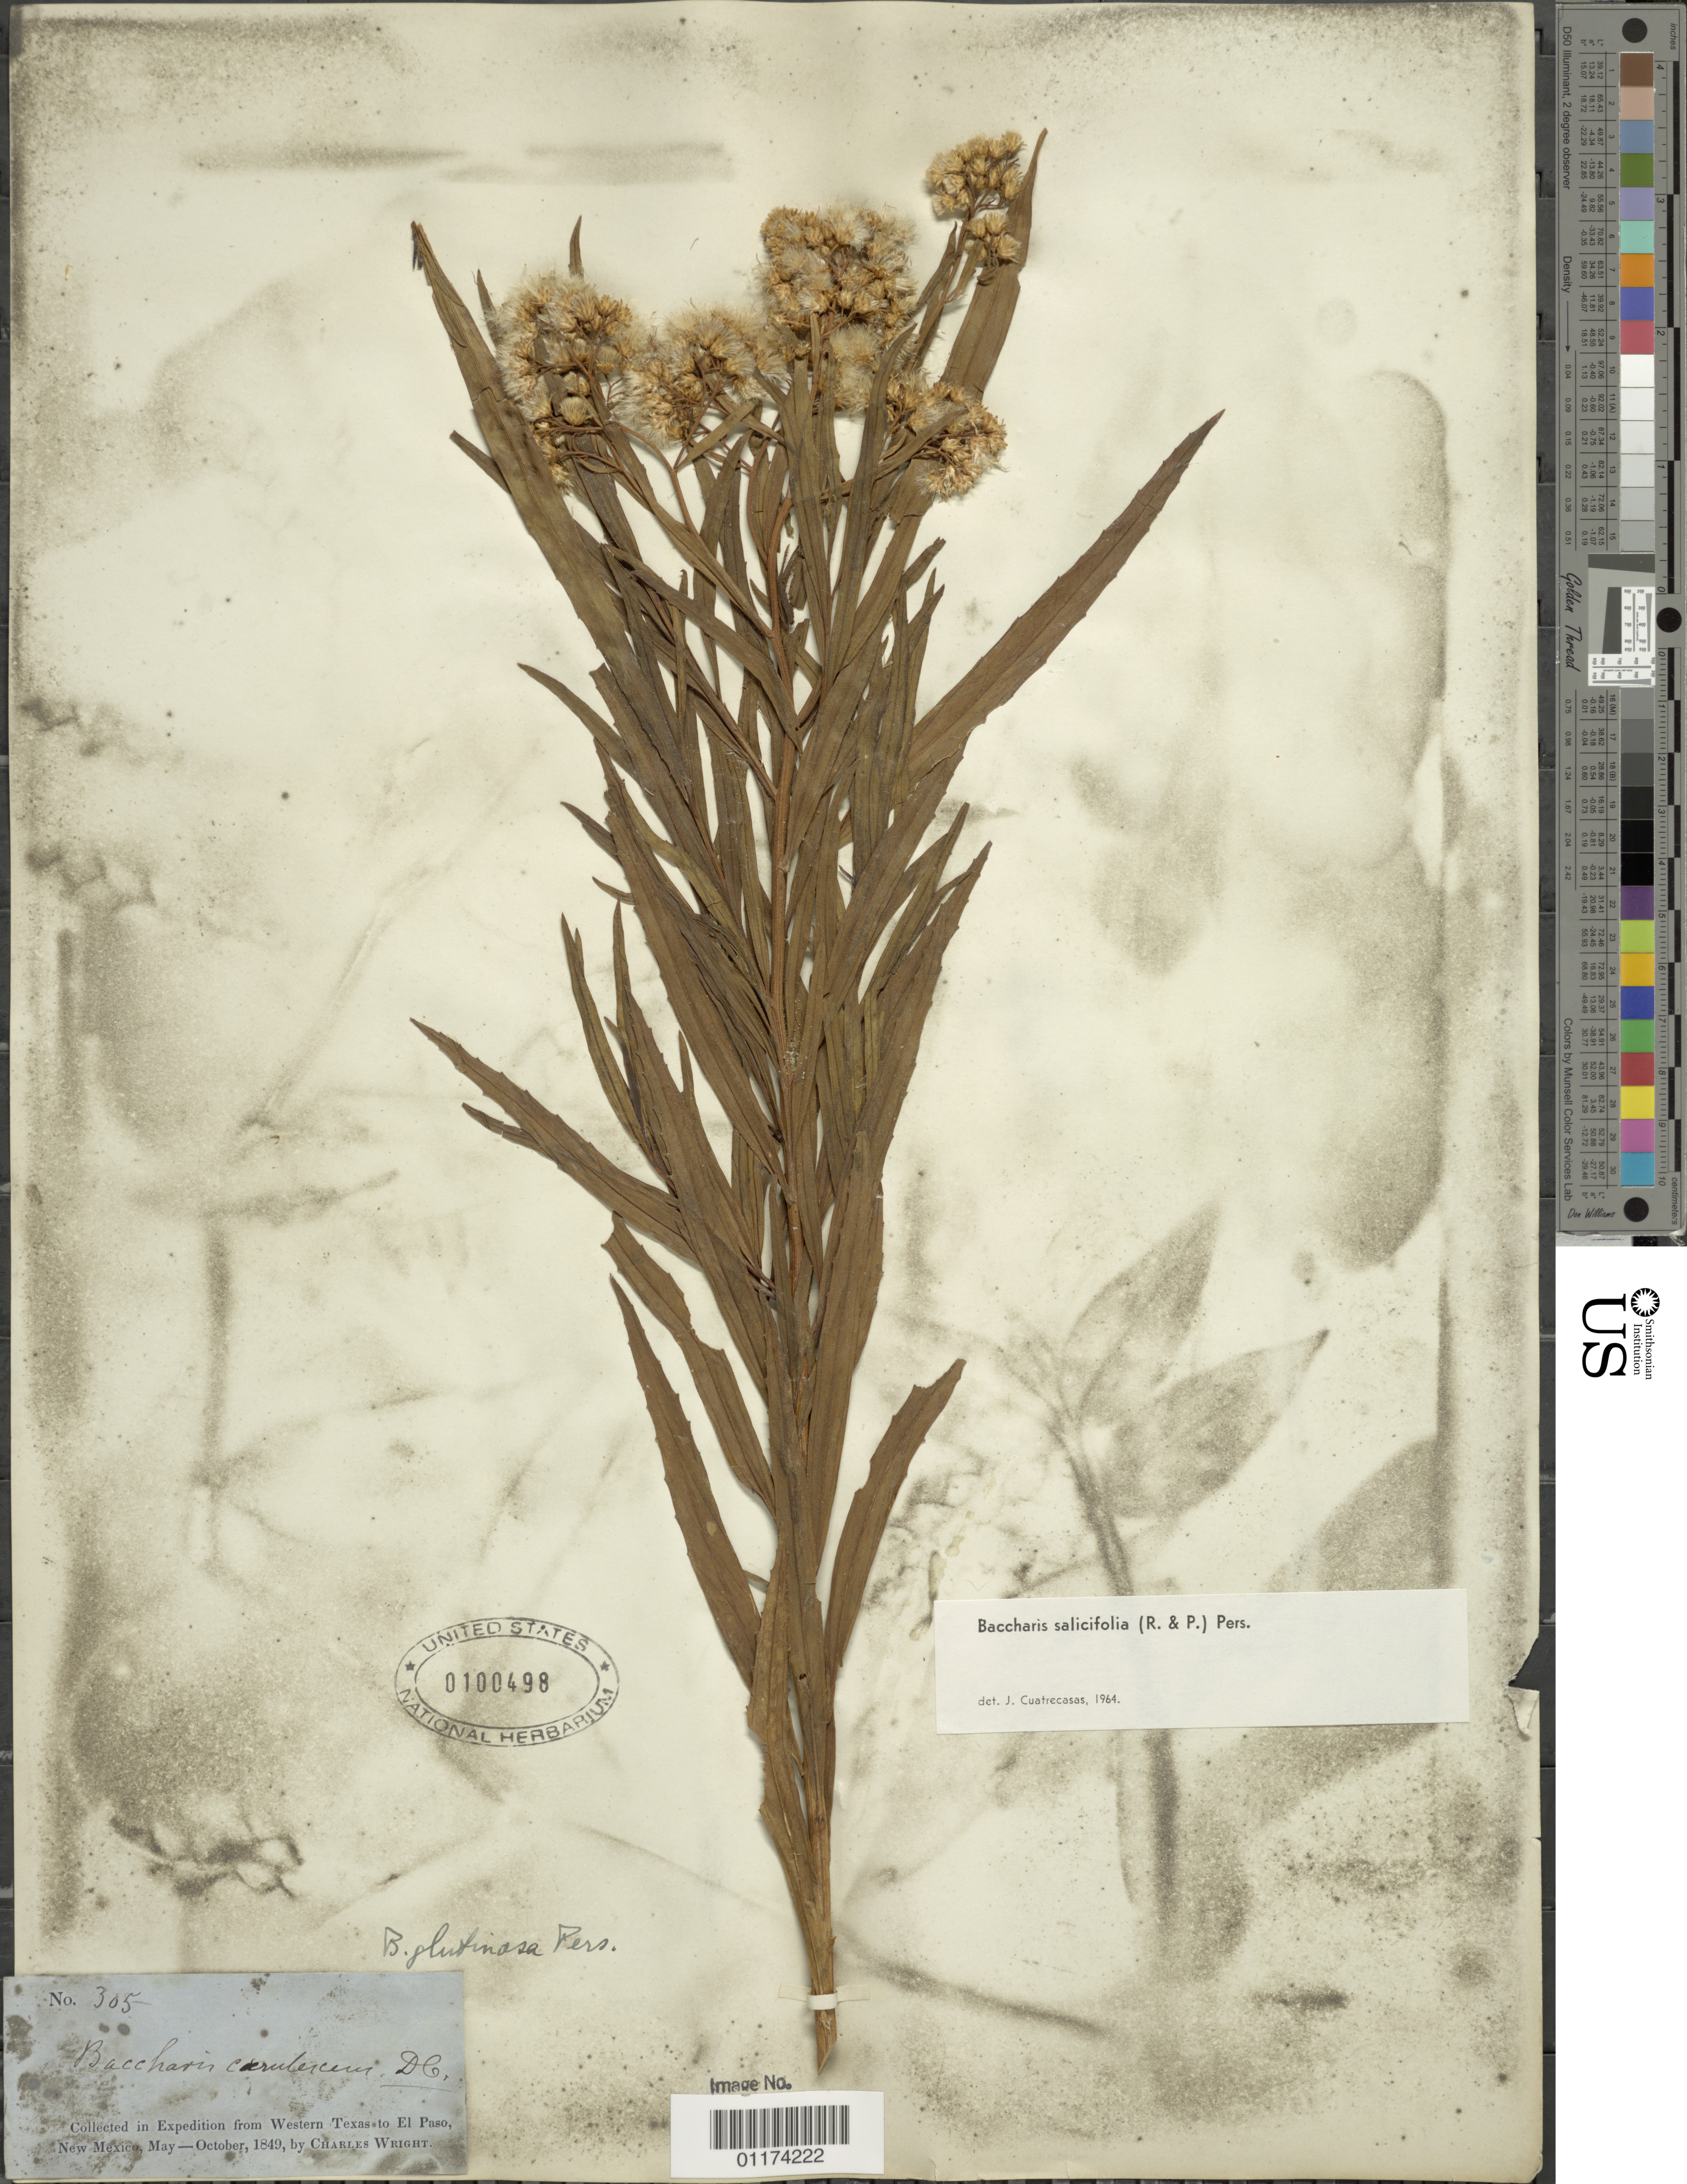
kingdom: Plantae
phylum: Tracheophyta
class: Magnoliopsida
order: Asterales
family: Asteraceae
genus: Baccharis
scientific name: Baccharis glutinosa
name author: Pers.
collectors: C. Wright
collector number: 305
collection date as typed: May 1849 to -- Oct 1849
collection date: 1849-05/1849-10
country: United States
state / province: New Mexico / Texas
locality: from Western Texas to El Paso, New Mexico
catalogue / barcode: US 100498